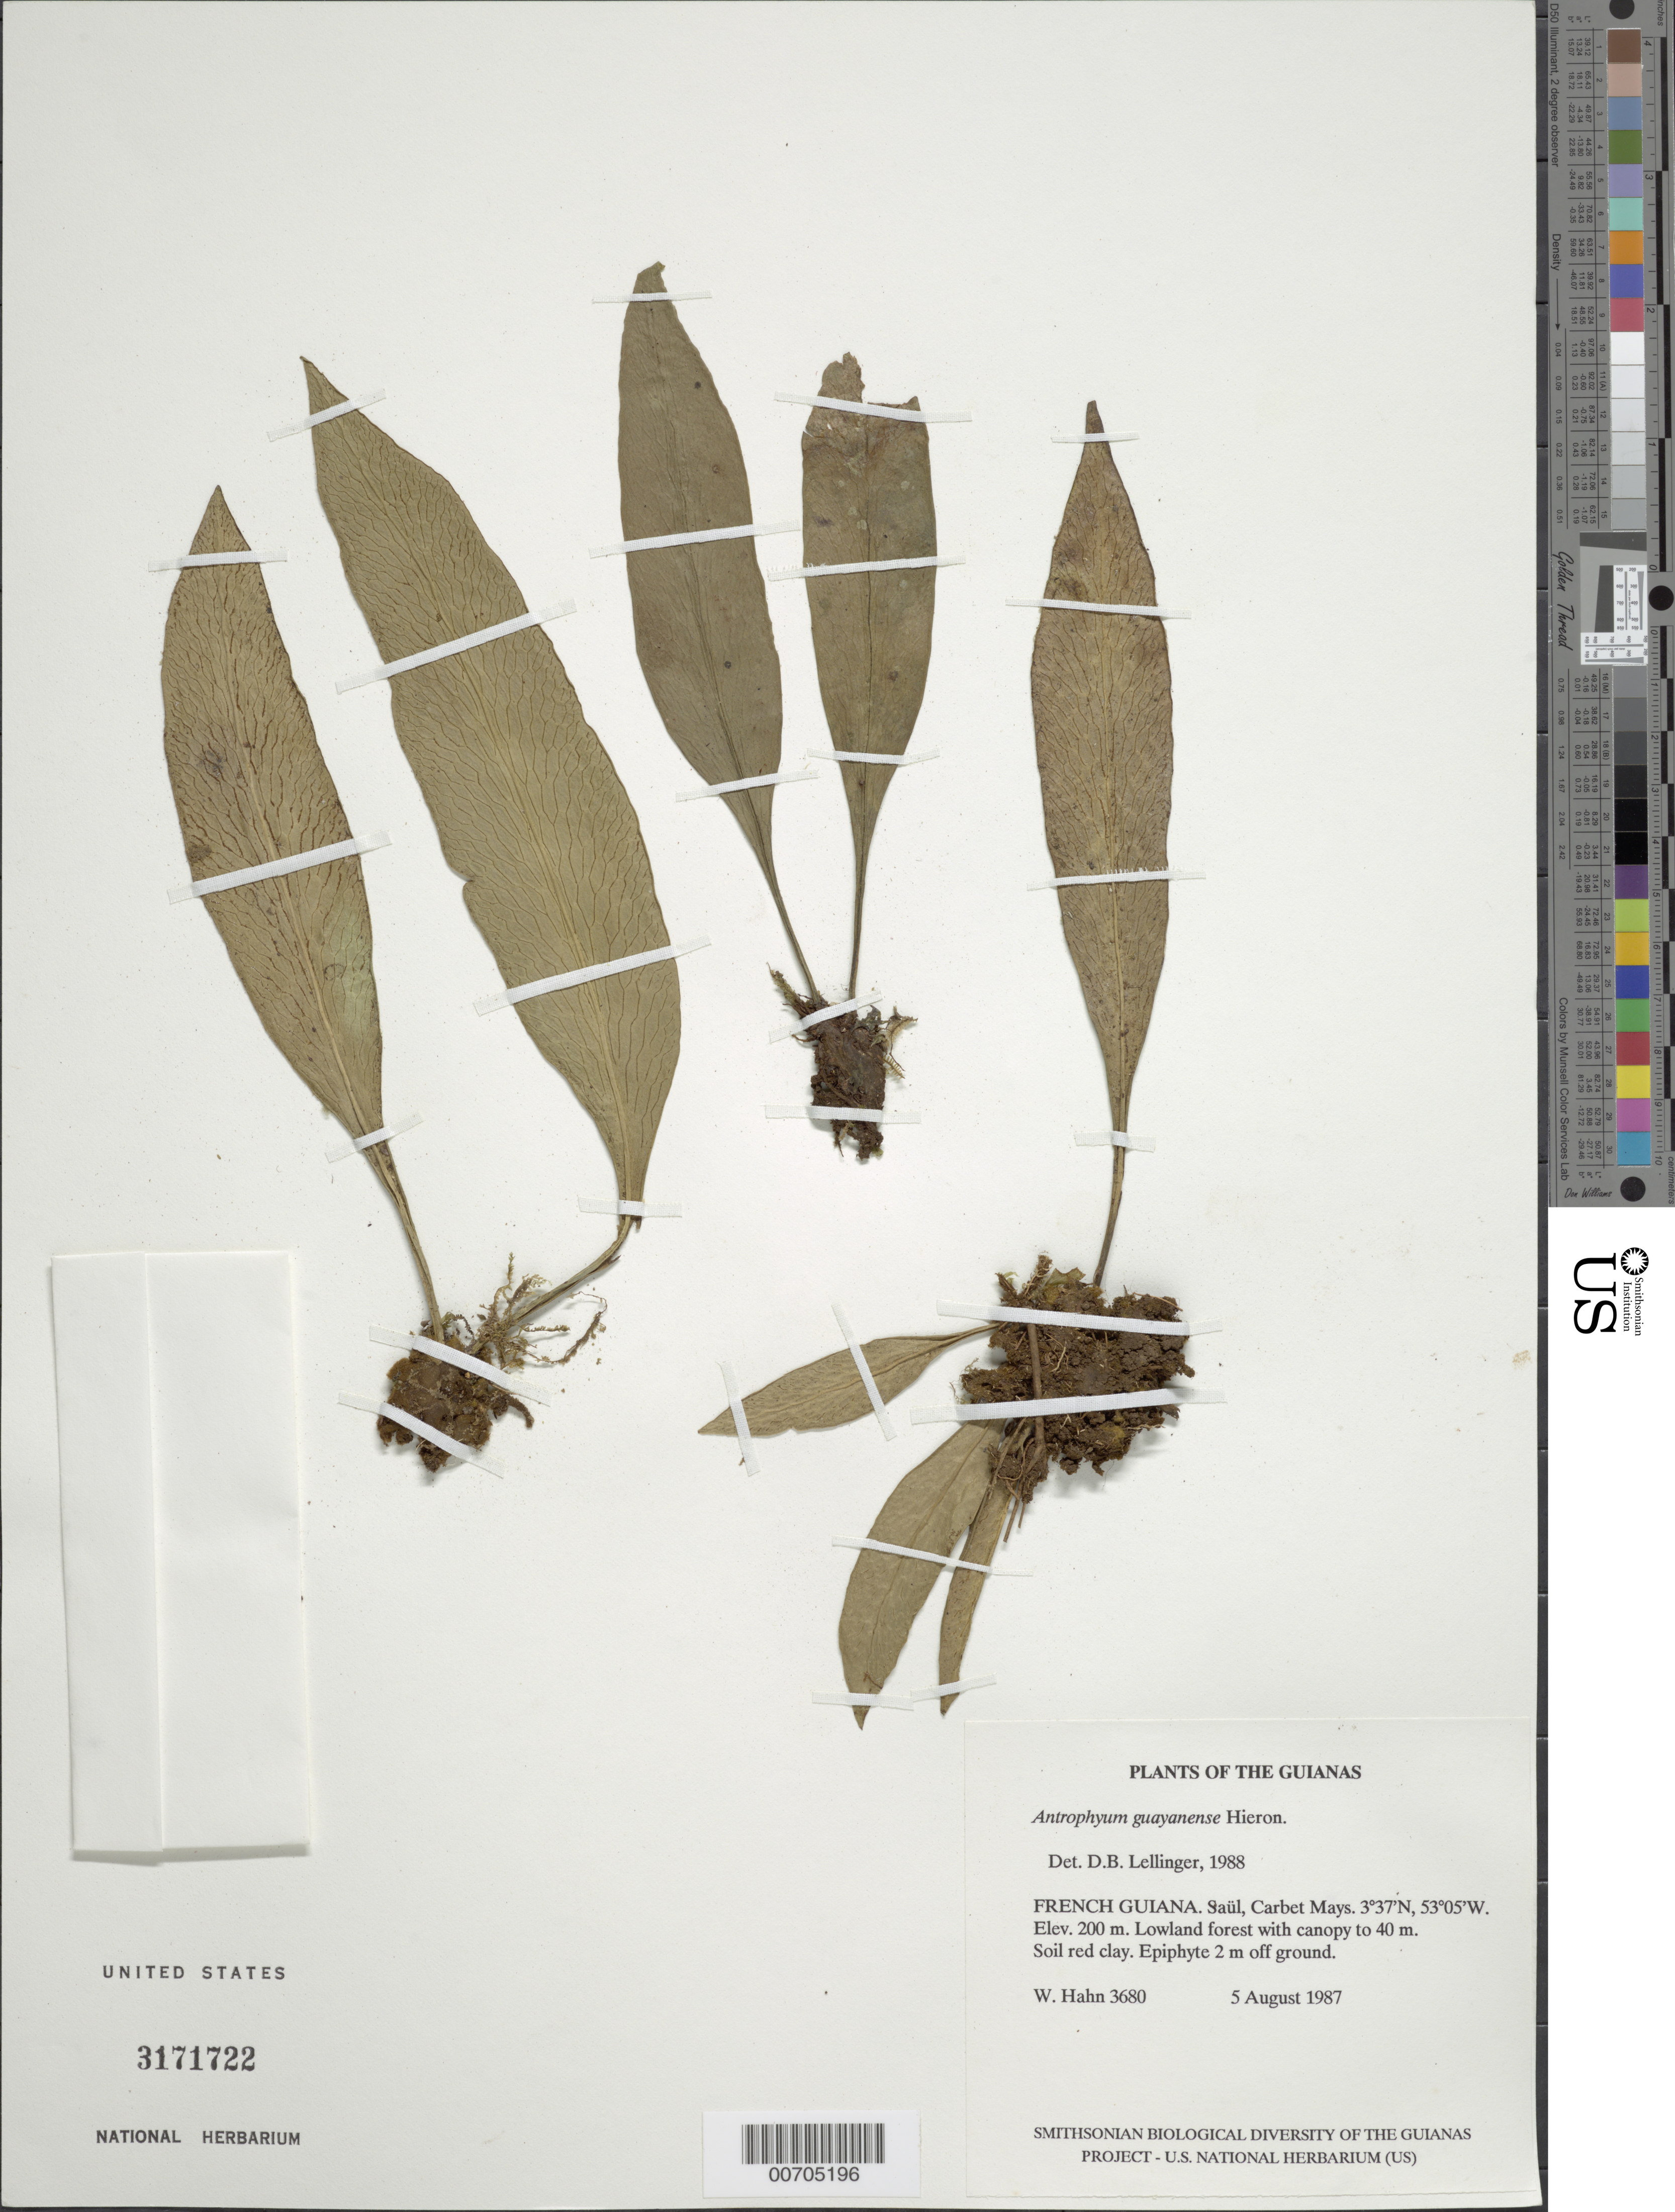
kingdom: Plantae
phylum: Tracheophyta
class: Polypodiopsida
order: Polypodiales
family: Pteridaceae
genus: Polytaenium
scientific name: Polytaenium guayanense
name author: (Hieron.) Alston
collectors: W. Hahn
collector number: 3680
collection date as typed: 5 August 1987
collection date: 1987-08-05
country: French Guiana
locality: Saül, Carbet Mays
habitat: Lowland forest with canopy to 40 m. Soil red clay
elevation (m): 200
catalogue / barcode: US 3171722